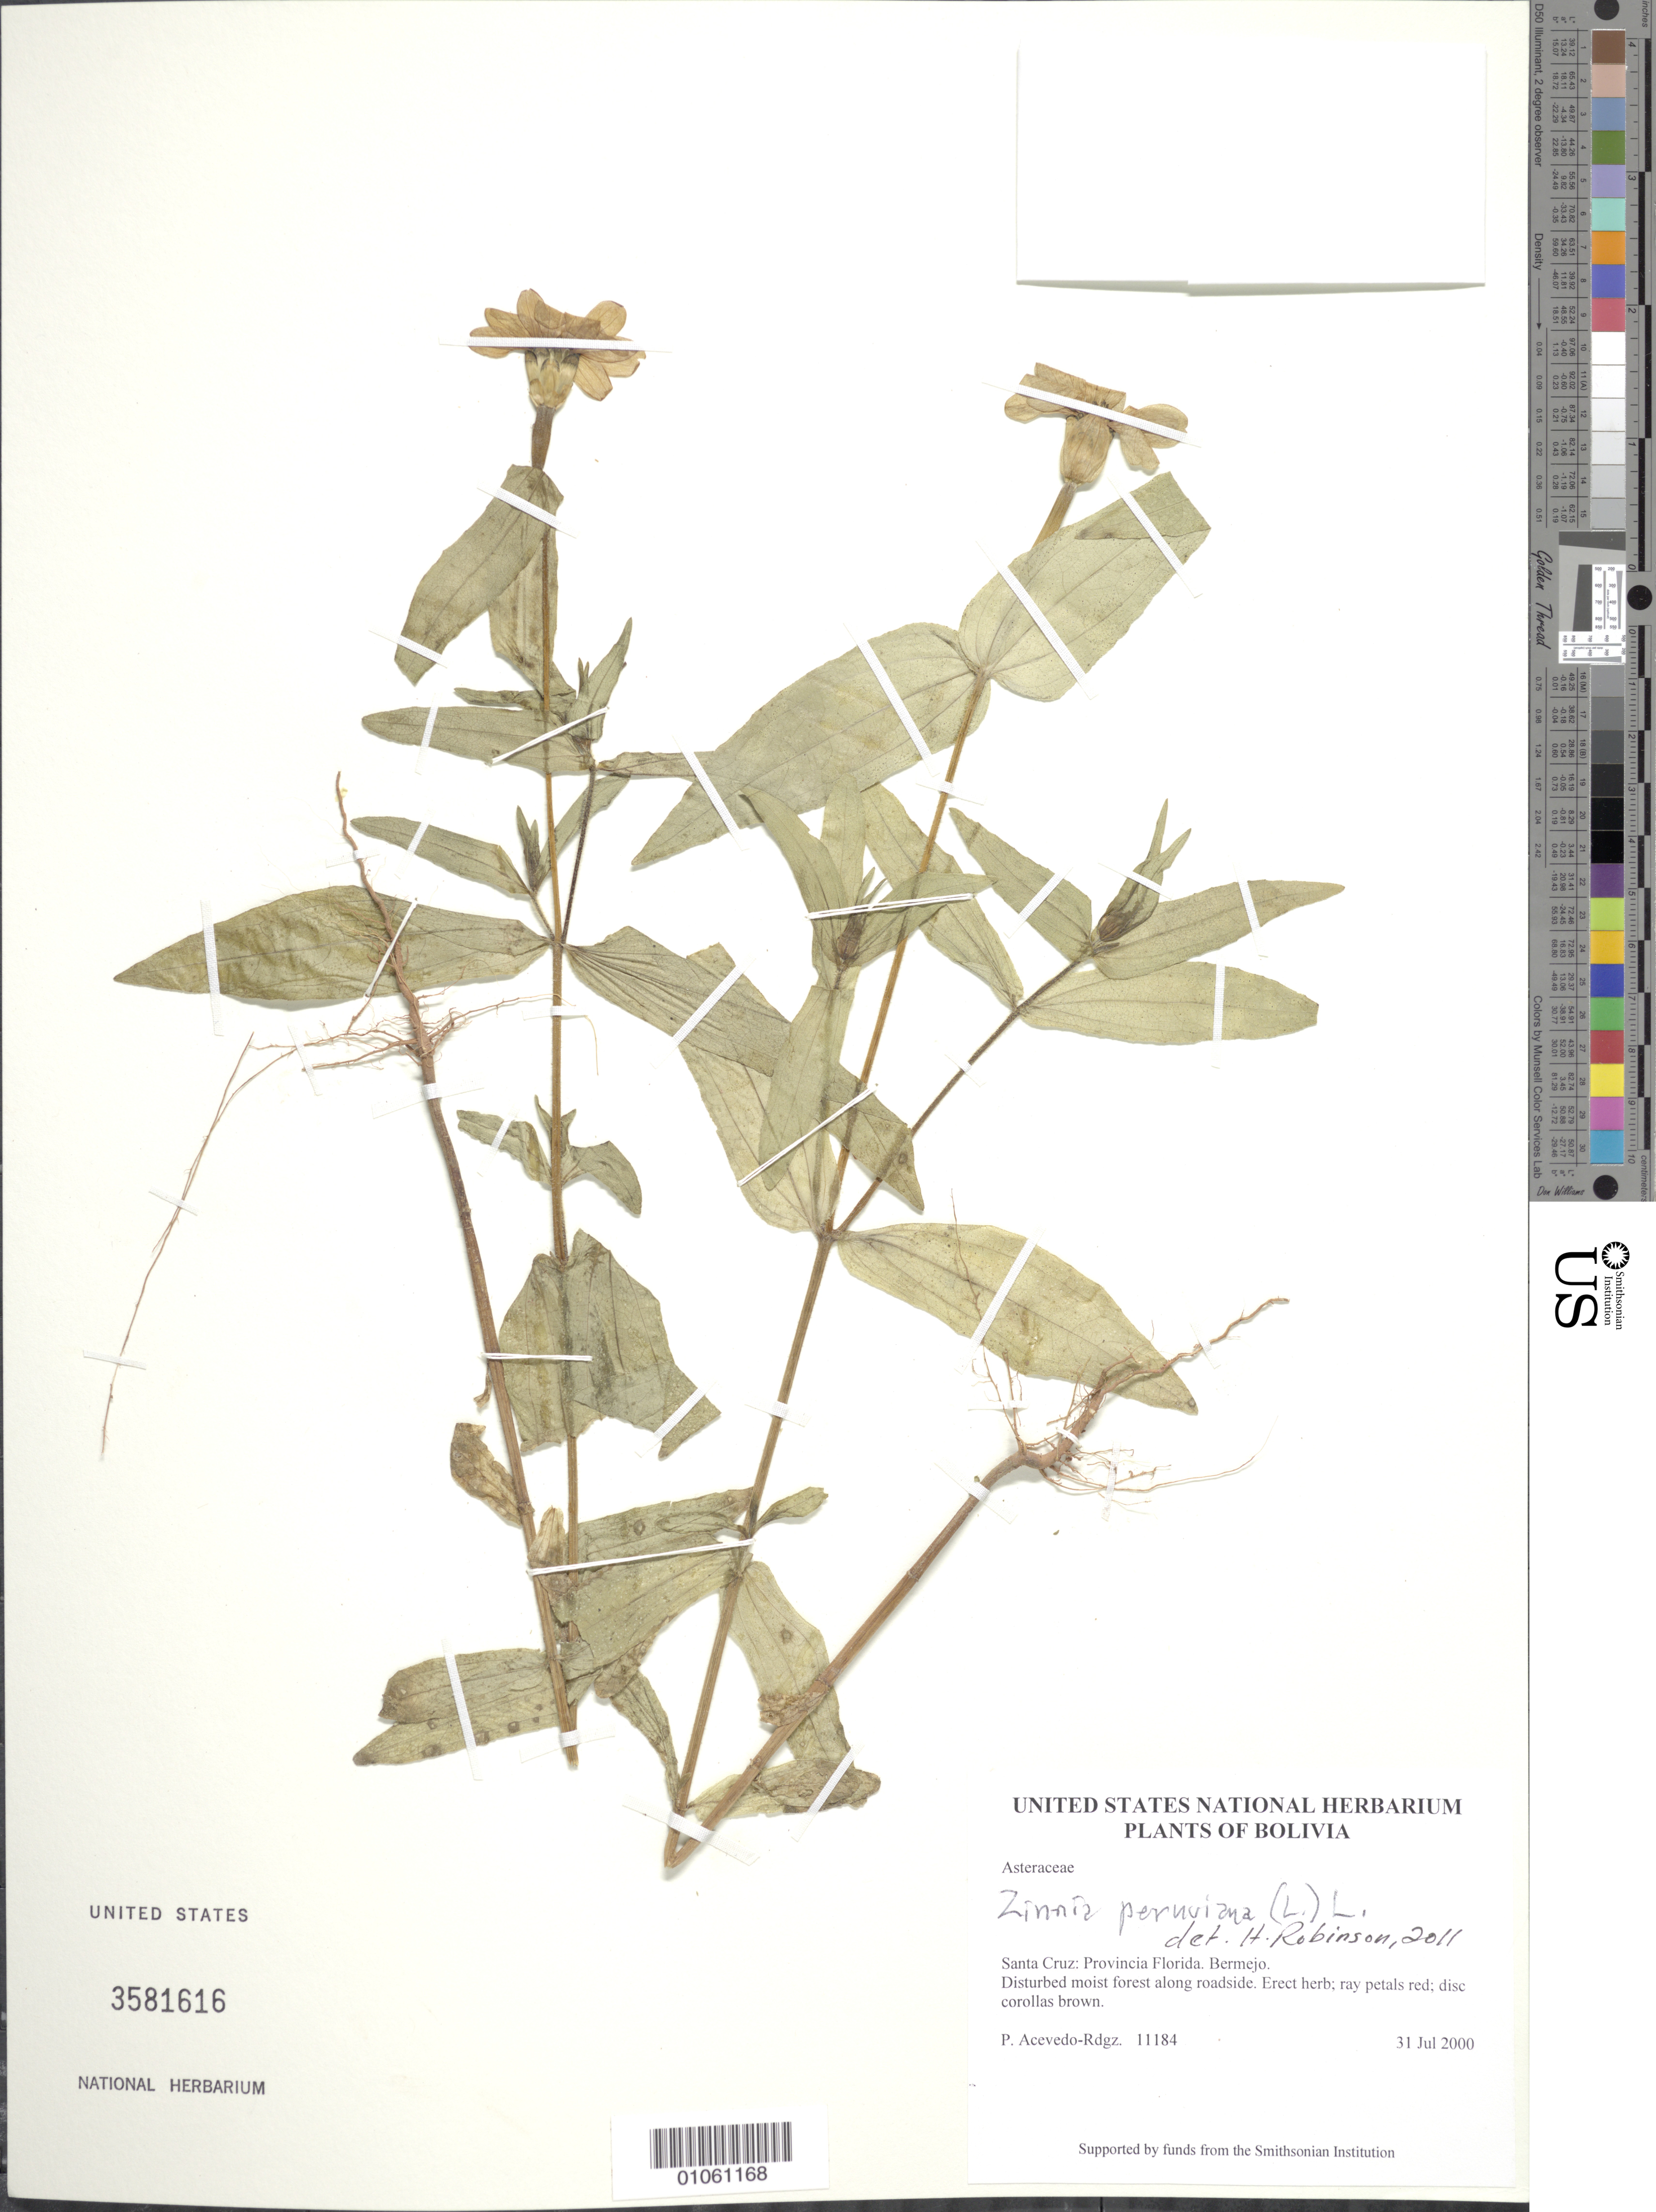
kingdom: Plantae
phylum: Tracheophyta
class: Magnoliopsida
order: Asterales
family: Asteraceae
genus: Zinnia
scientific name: Zinnia peruviana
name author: (L.) L.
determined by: Robinson, Harold E., (US)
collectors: P. Acevedo-Rodr.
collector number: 11184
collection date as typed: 31 Jul 2000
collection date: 2000-07-31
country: Bolivia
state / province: Santa Cruz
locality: Santa Cruz: Provincia Florida. Bermejo.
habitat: Disturbed moist forest along roadside.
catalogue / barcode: US 3581616